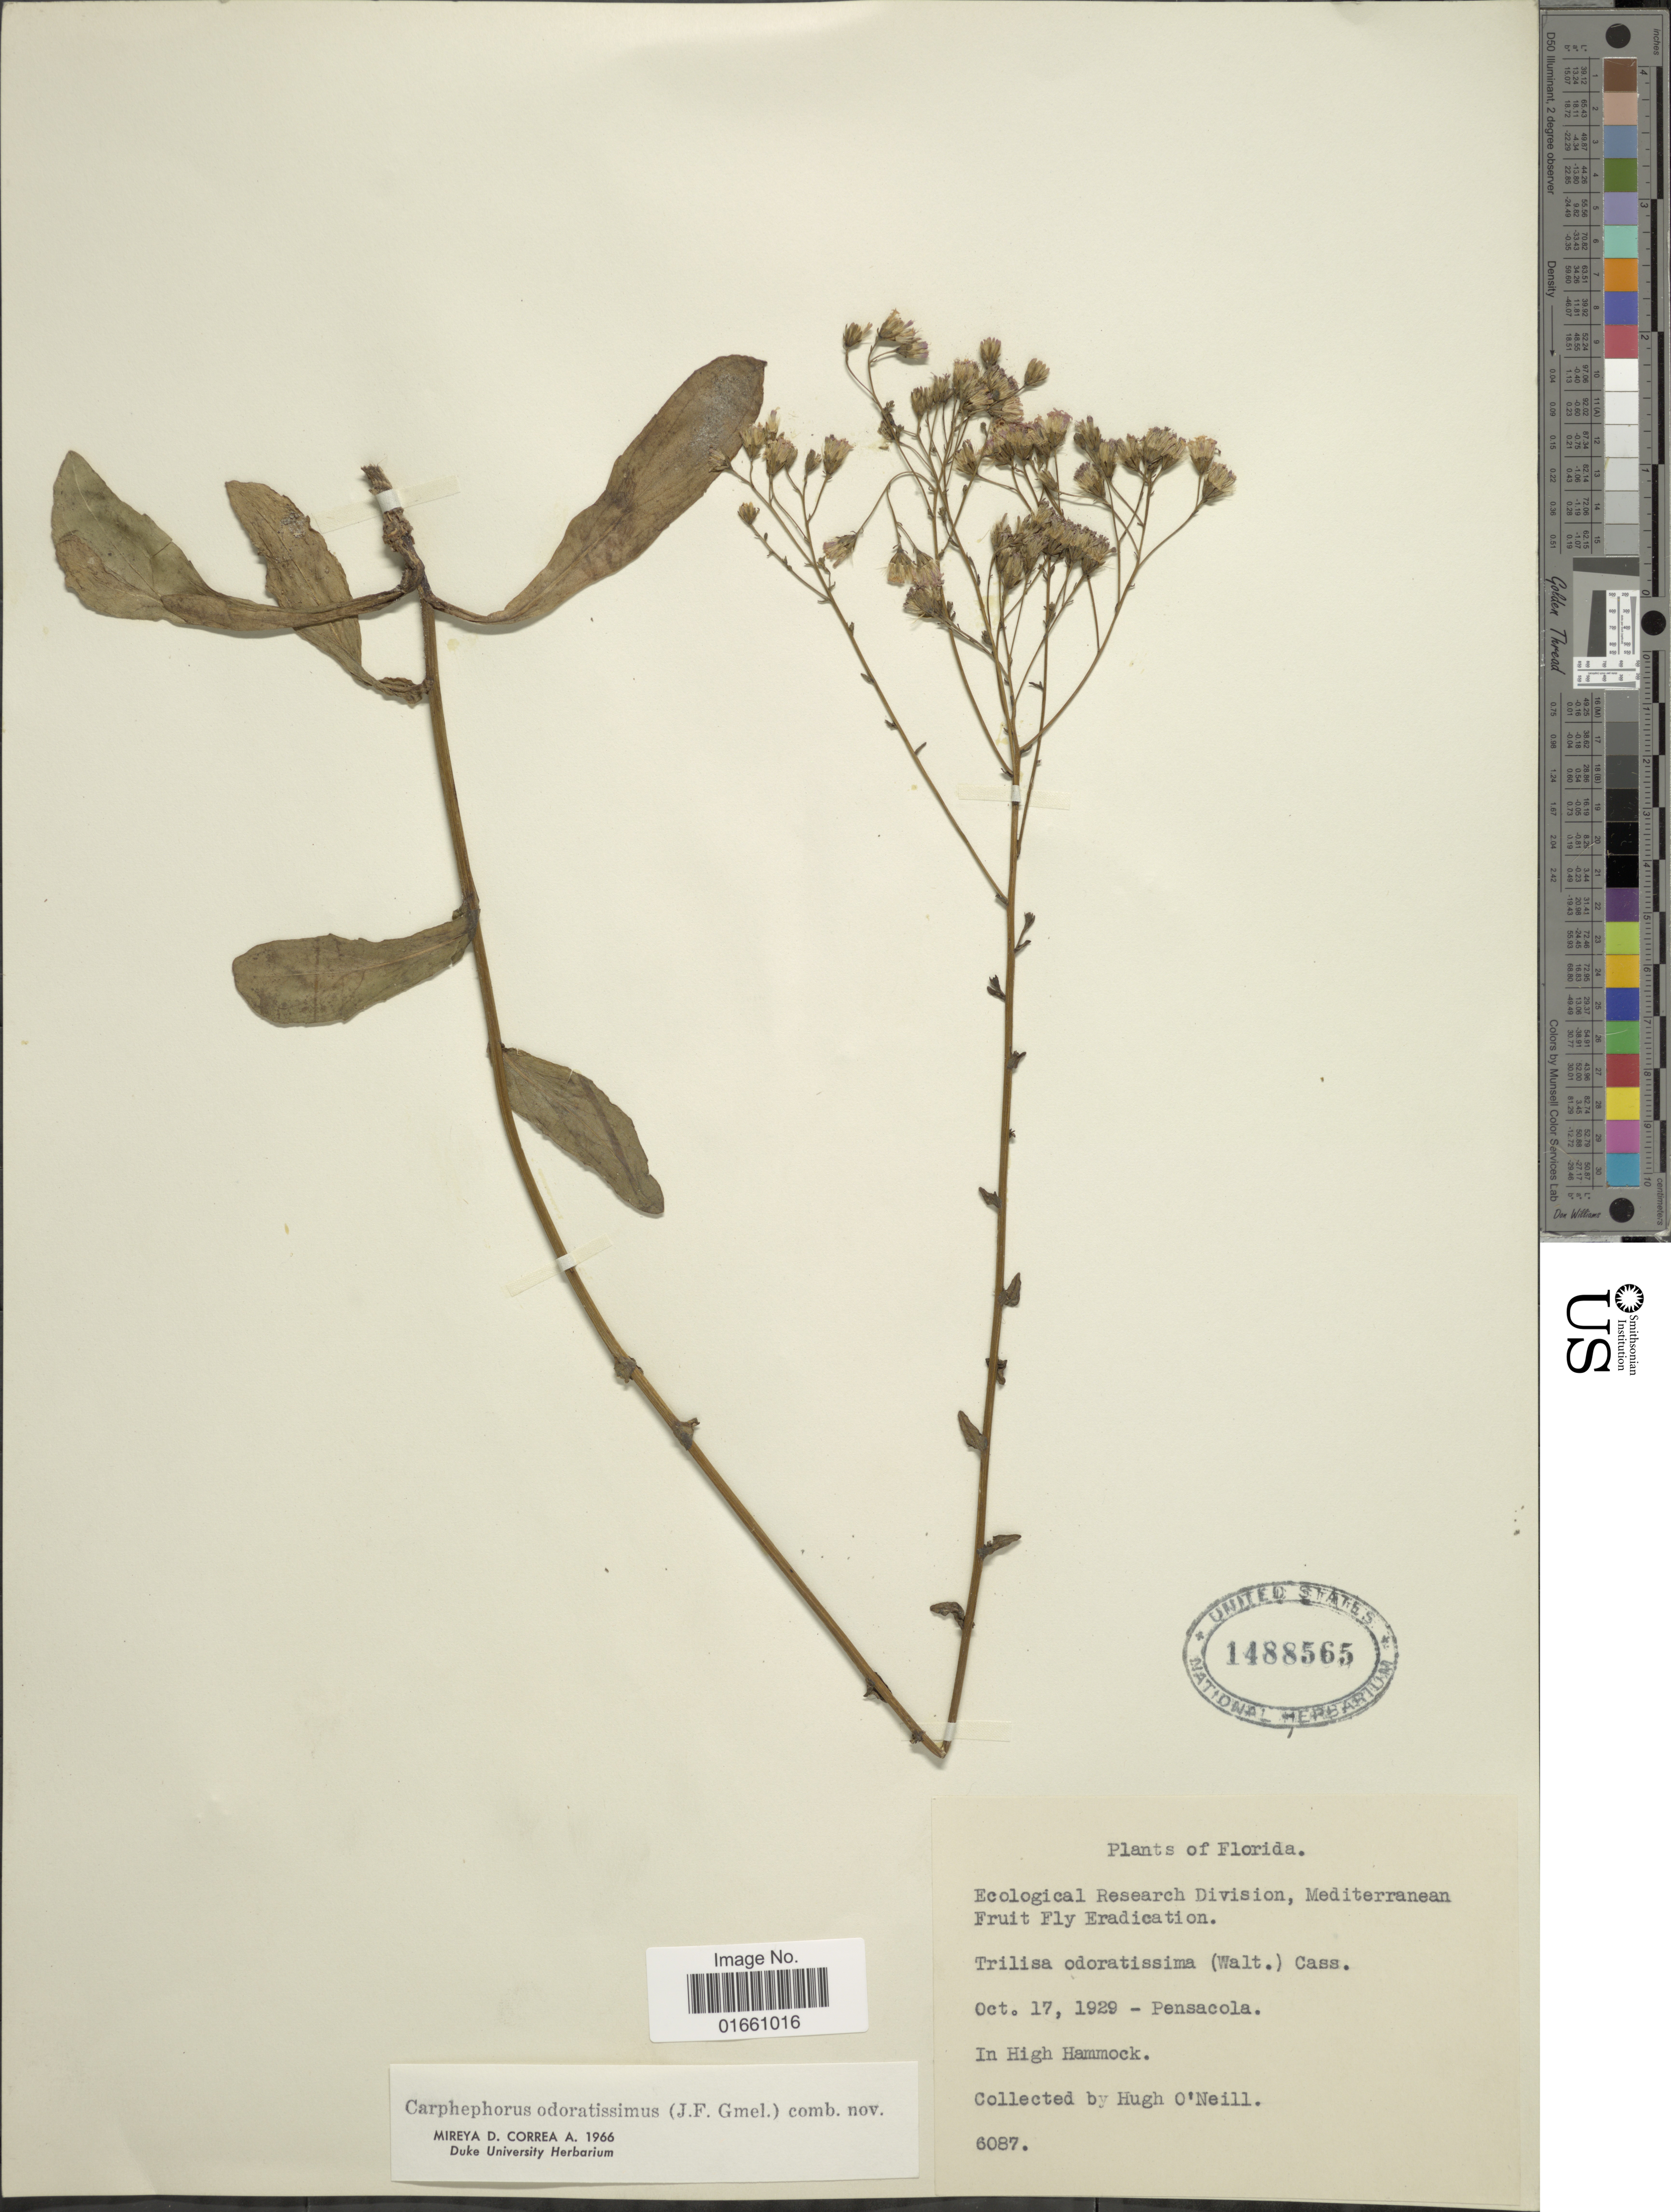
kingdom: Plantae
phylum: Tracheophyta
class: Magnoliopsida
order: Asterales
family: Asteraceae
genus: Trilisa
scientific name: Trilisa odoratissima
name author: (J.F. Gmel.) Cass.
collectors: H. O'Neill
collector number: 6087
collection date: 1929-10-17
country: United States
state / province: Florida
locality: Pensacola, In high Hammock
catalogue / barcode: US 1488565